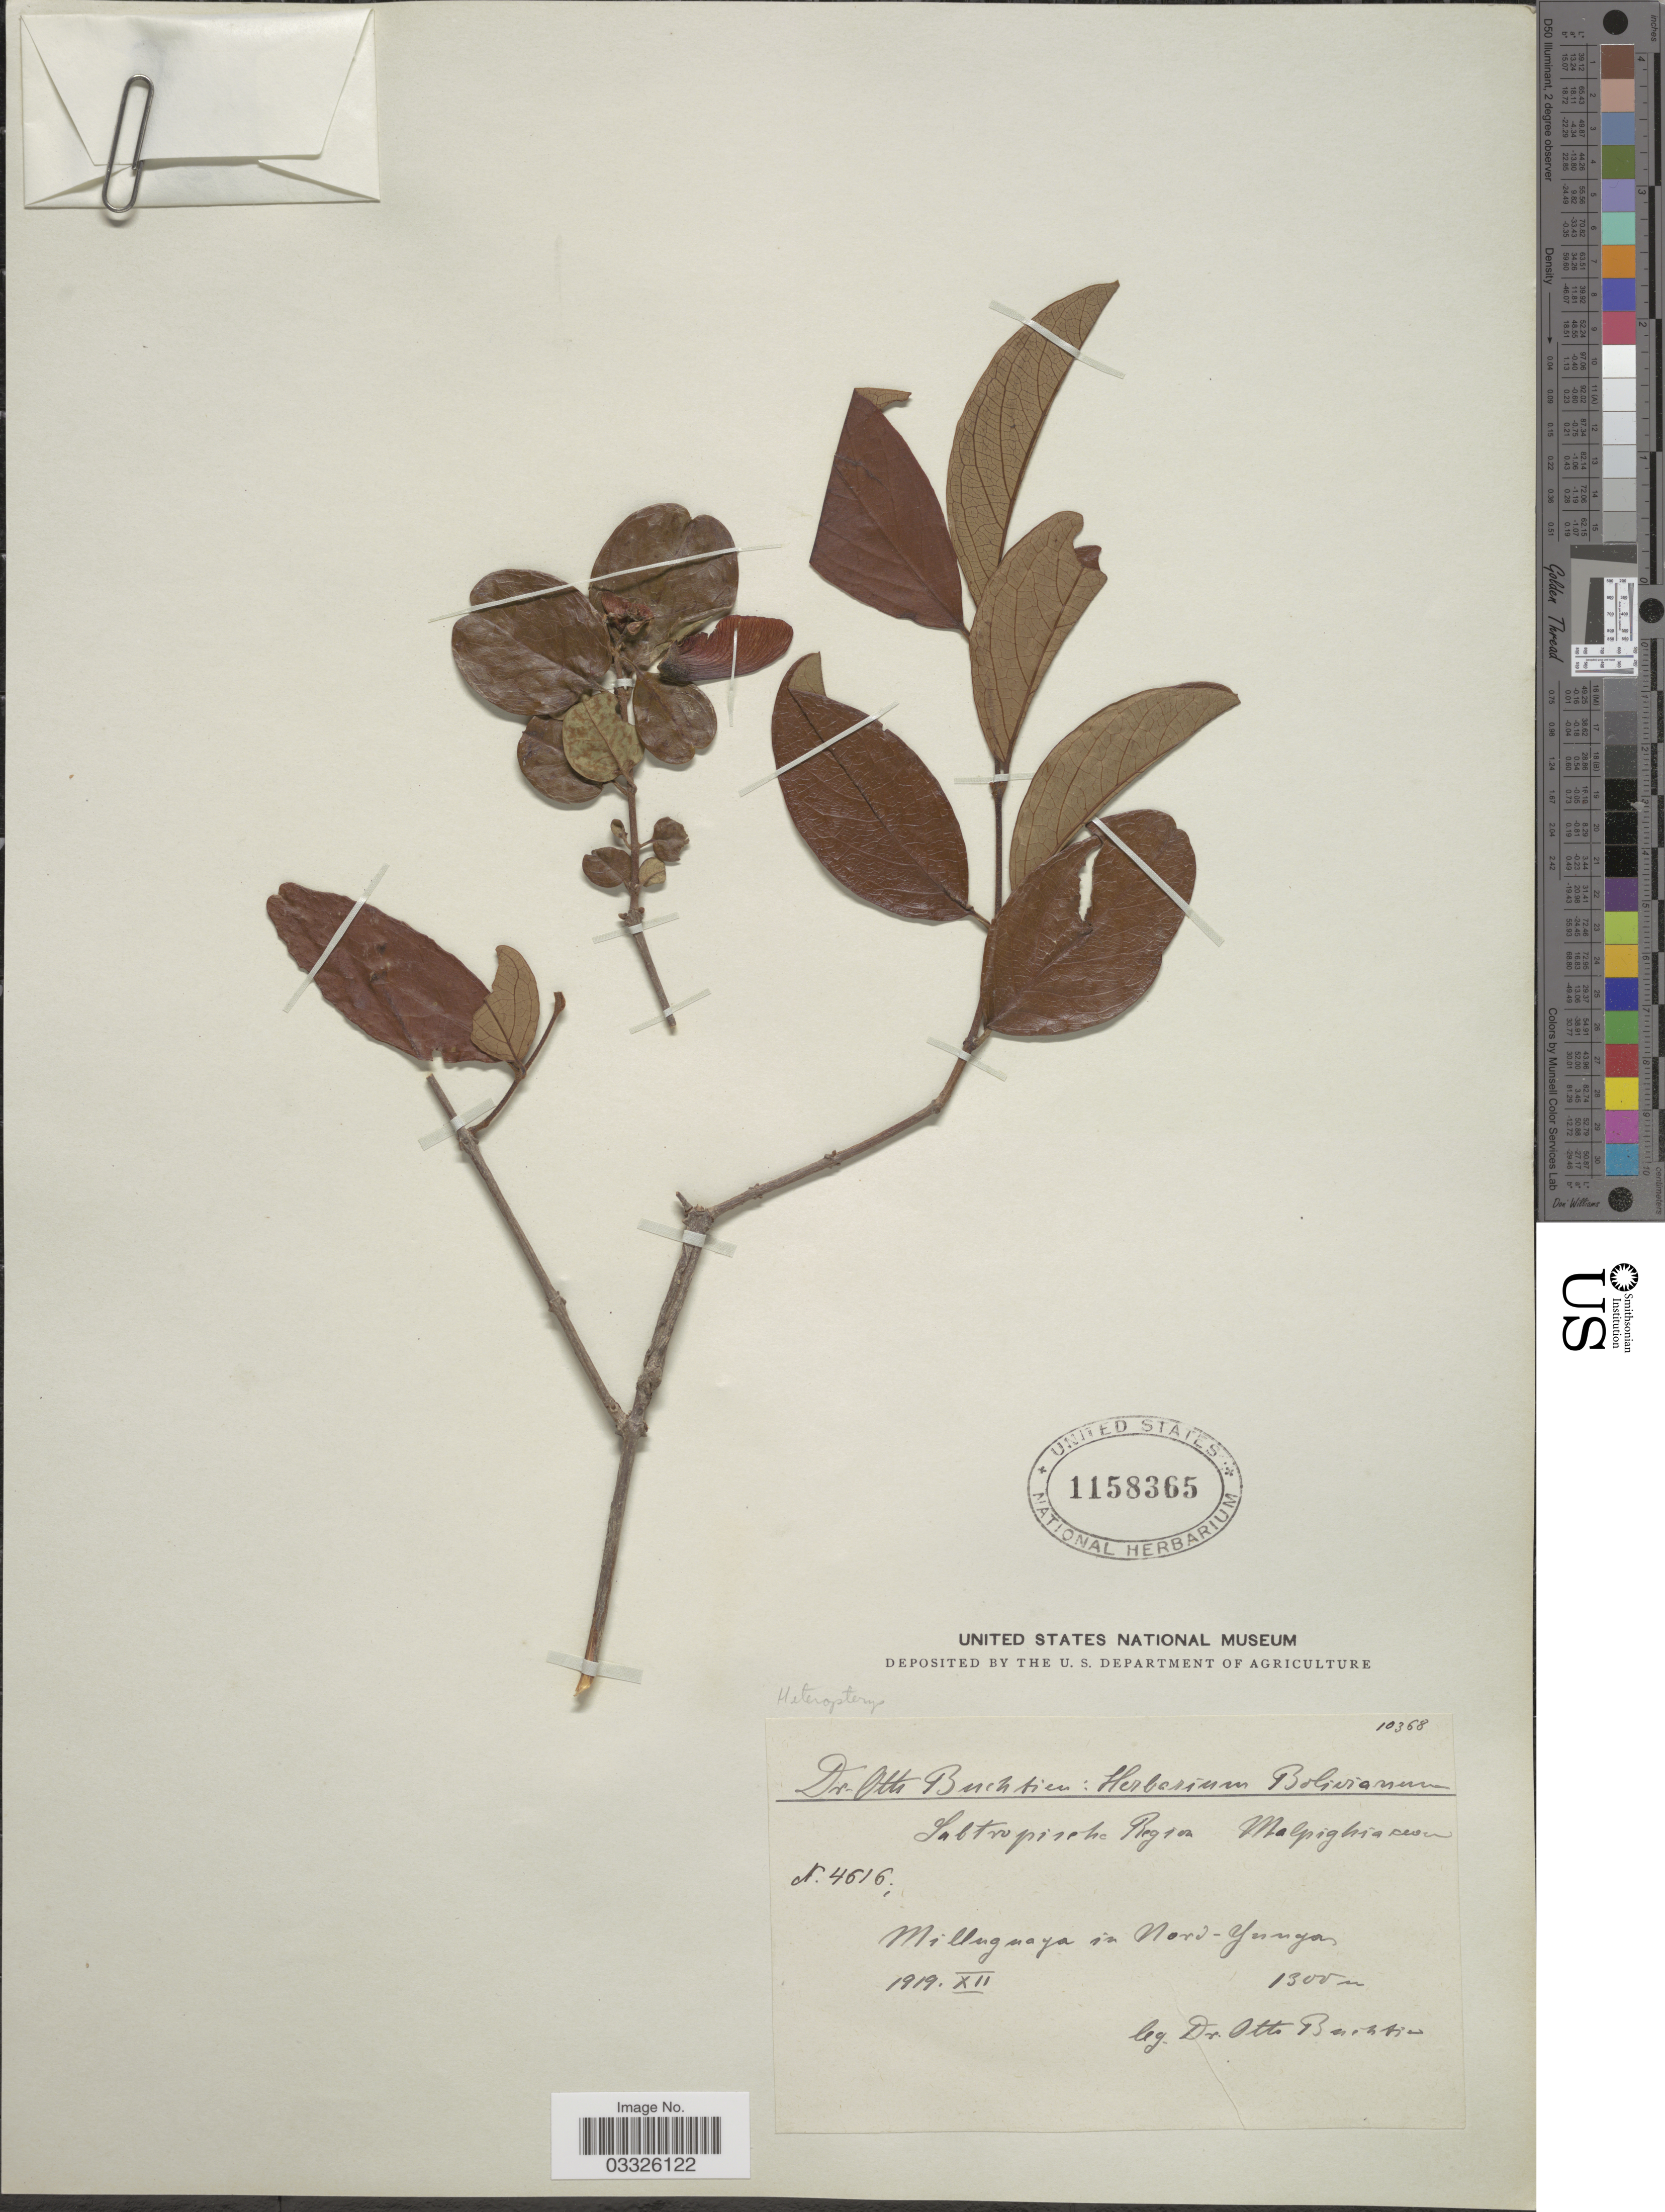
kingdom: Plantae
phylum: Tracheophyta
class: Magnoliopsida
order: Malpighiales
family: Malpighiaceae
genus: Heteropterys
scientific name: Heteropterys sp.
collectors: O. Buchtien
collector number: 4616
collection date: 1919-12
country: Bolivia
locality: Milluguaya in Nord-Yungas.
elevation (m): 1300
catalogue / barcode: US 1158365